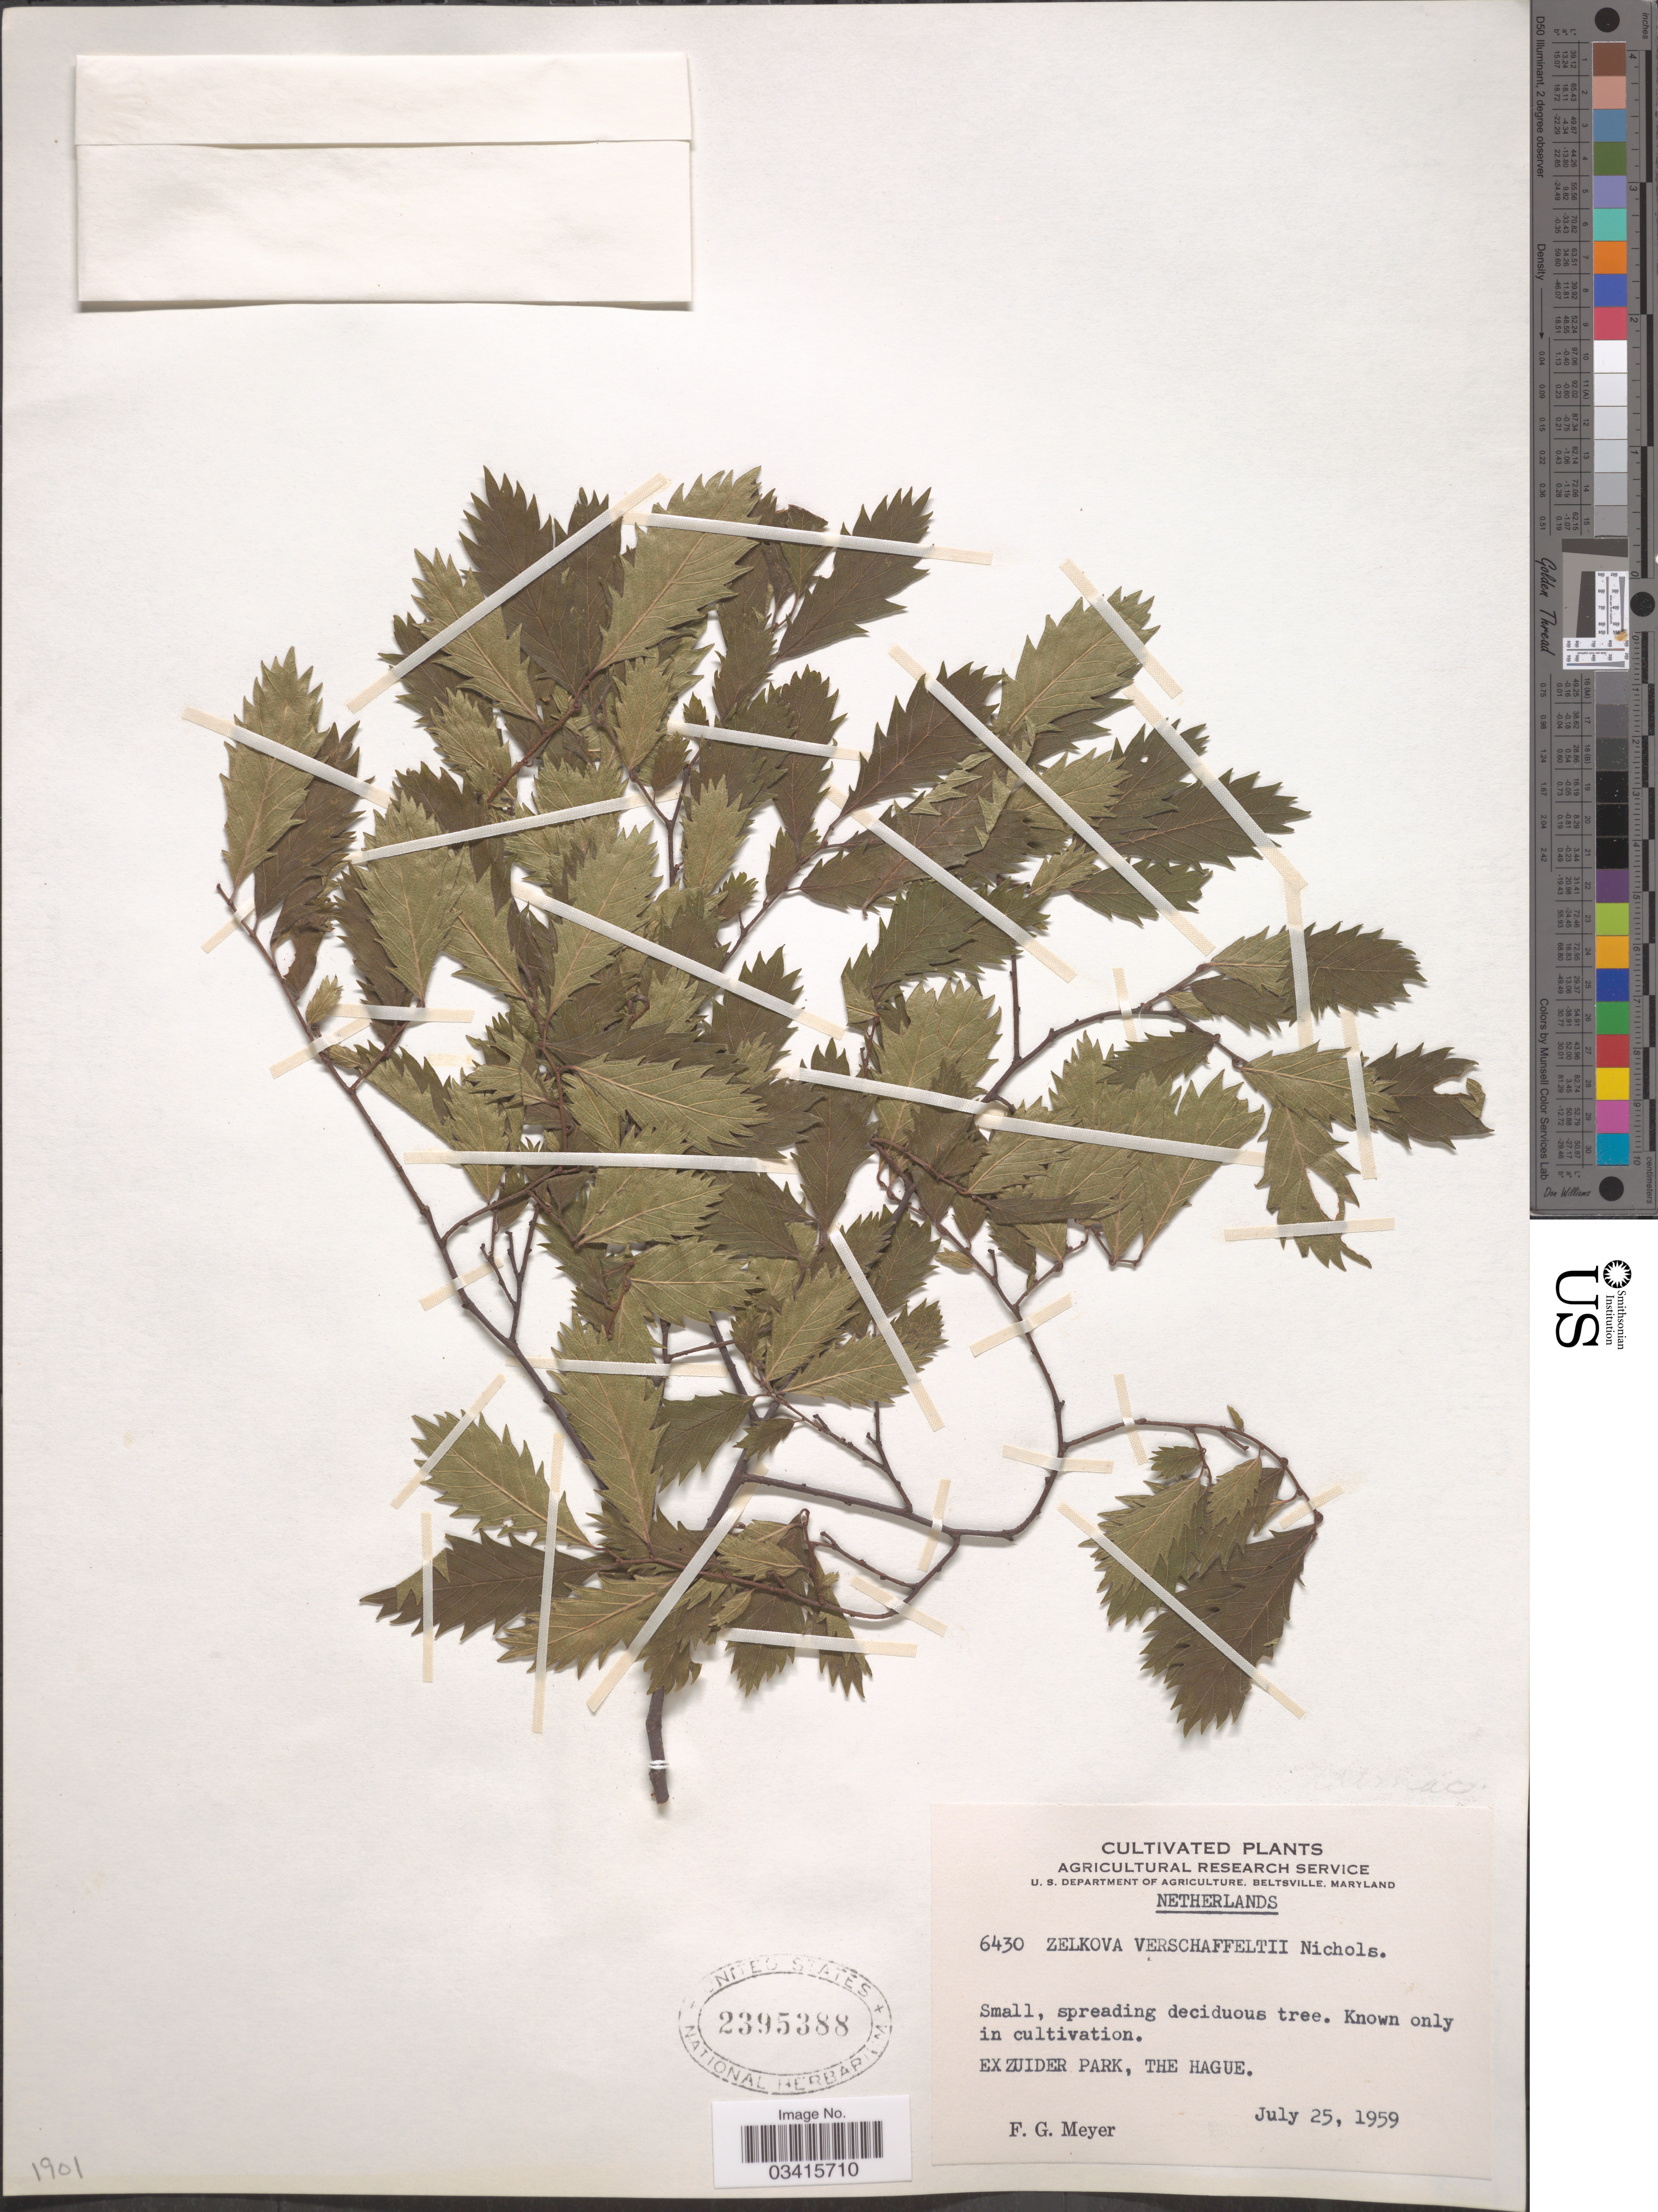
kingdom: Plantae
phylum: Tracheophyta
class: Magnoliopsida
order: Rosales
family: Ulmaceae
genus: Zelkova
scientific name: Zelkova x verschaffeltii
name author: (Dippel) G. Nicholson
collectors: F. G. Meyer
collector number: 6430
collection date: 1959-07-25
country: Netherlands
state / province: Zuid Holland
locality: Ex Zuider Park, The Hague.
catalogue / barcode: US 2395388